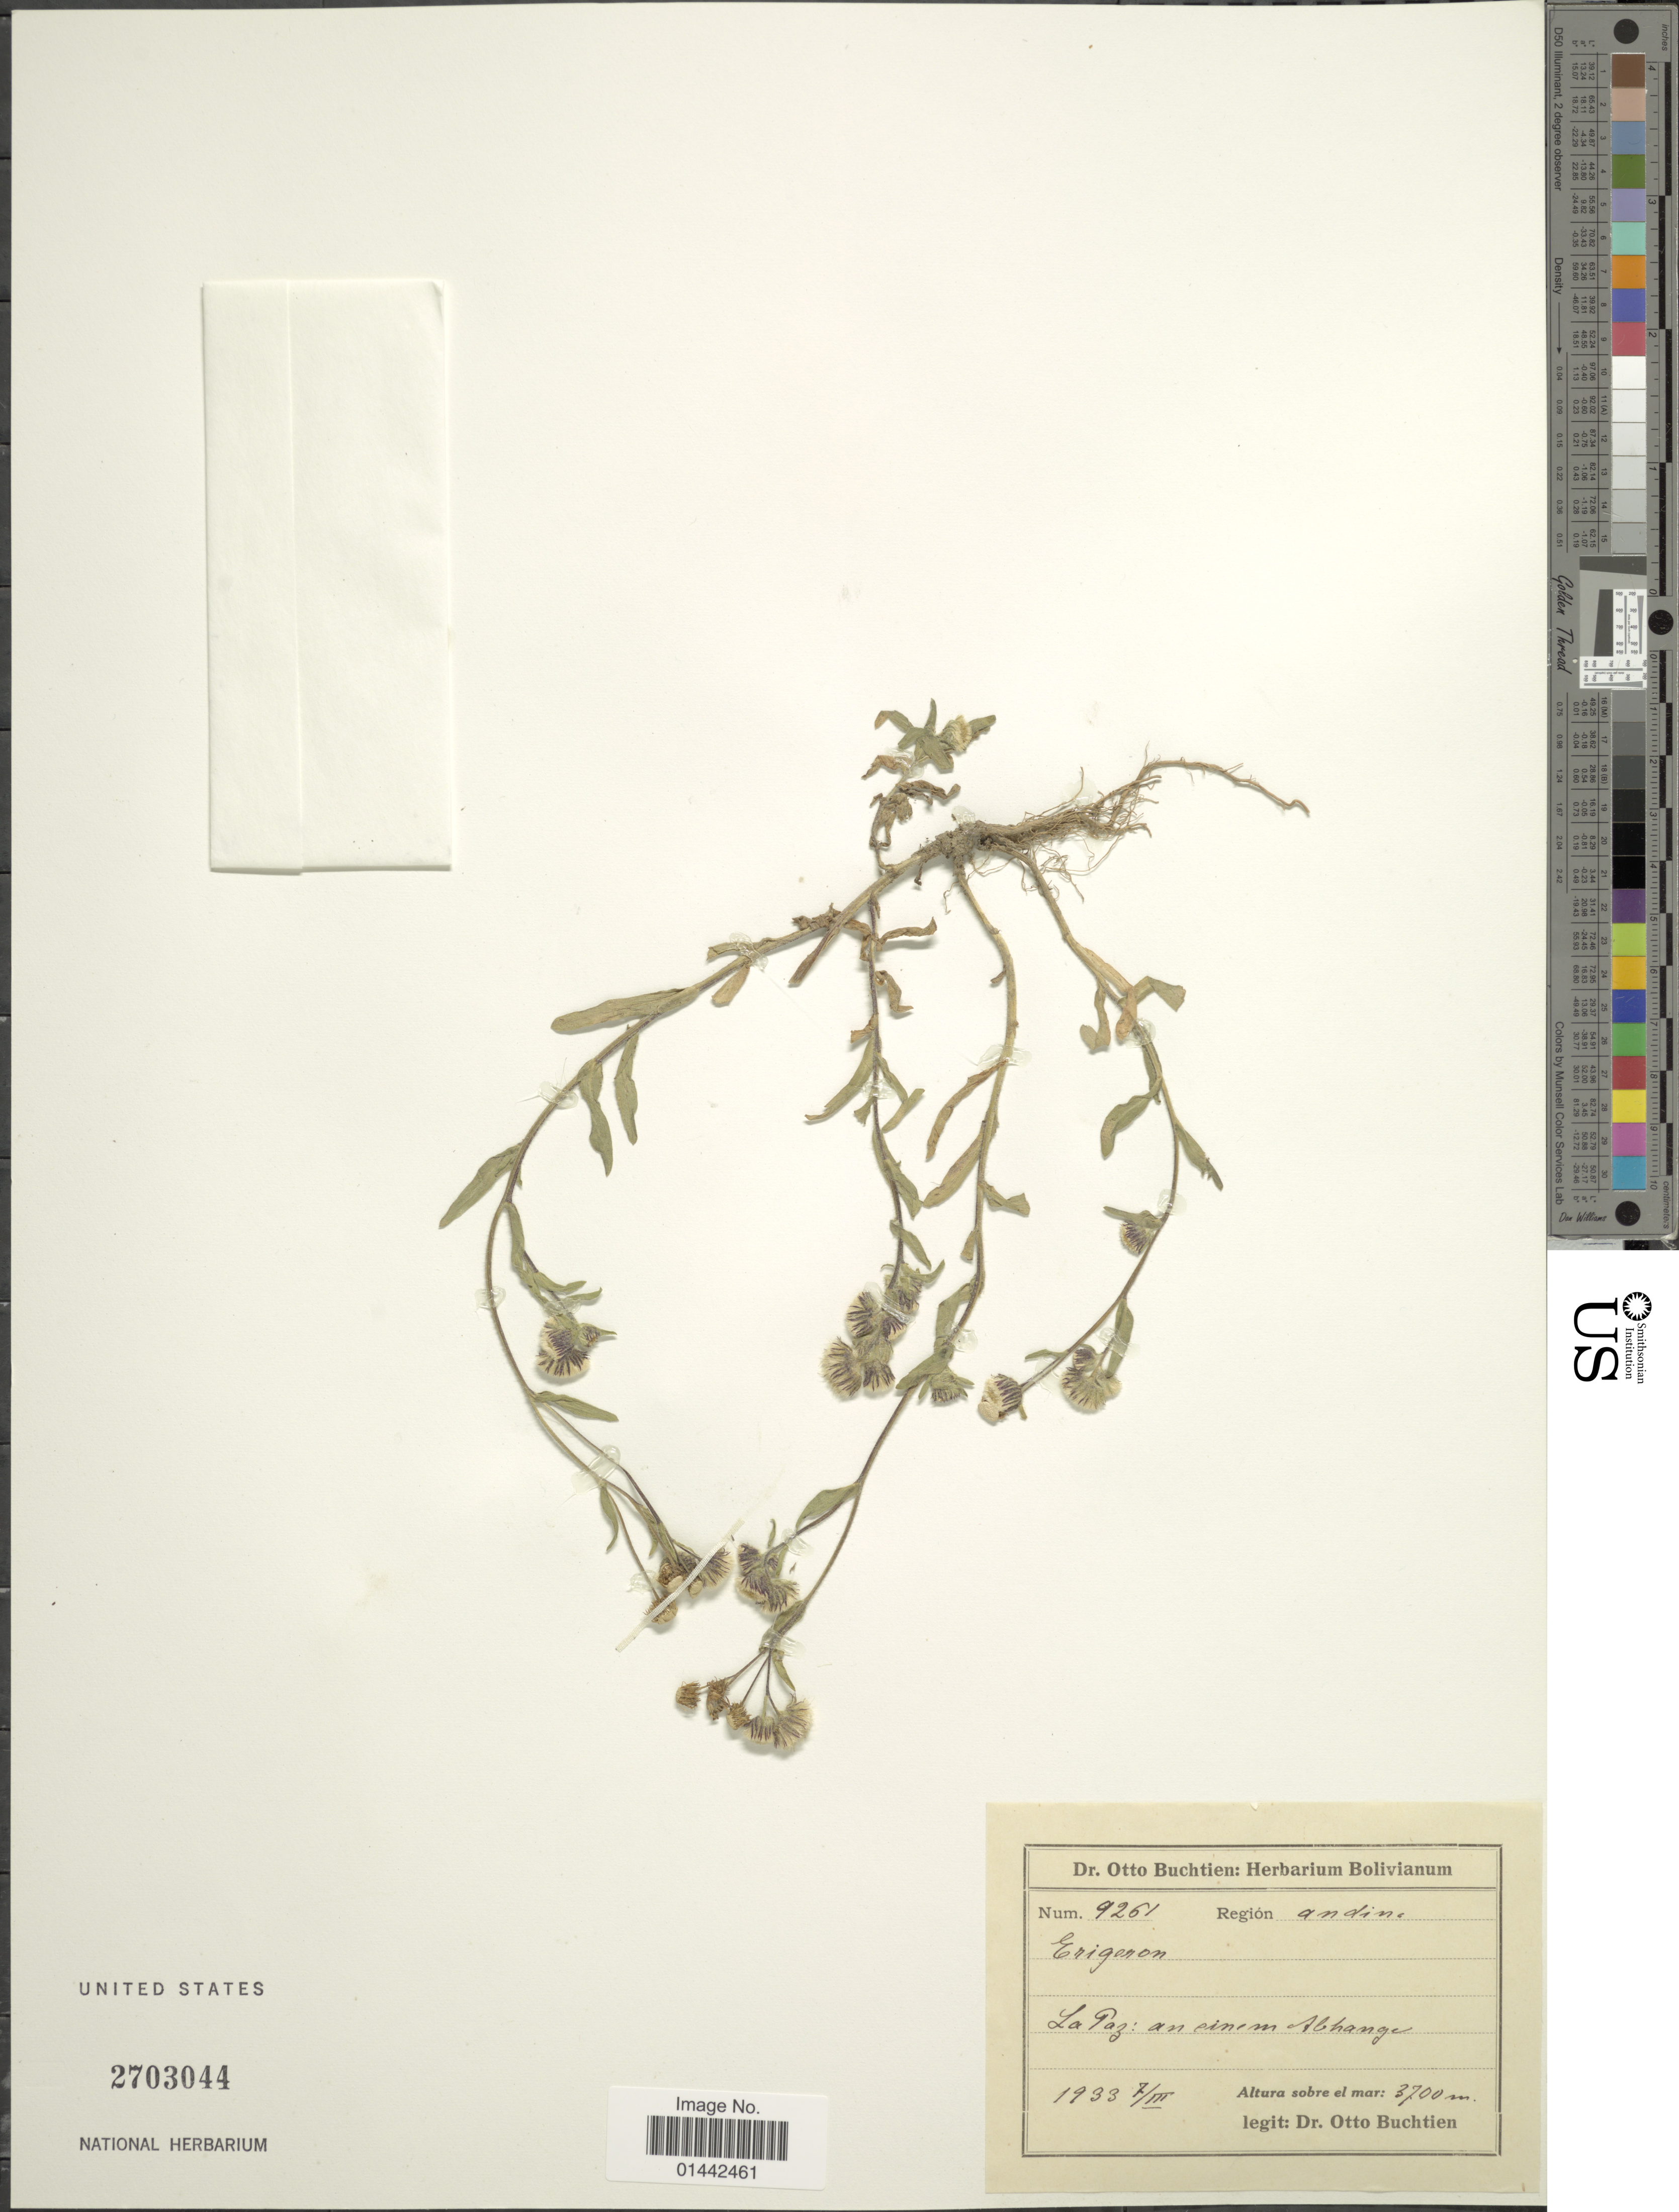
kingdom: Plantae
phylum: Tracheophyta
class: Magnoliopsida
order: Asterales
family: Asteraceae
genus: Erigeron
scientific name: Erigeron sp.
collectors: O. Buchtien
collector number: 9261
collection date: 1933-03-07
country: Bolivia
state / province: La Paz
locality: Region: andine, an sinem Abhange.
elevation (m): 3700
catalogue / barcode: US 2703044